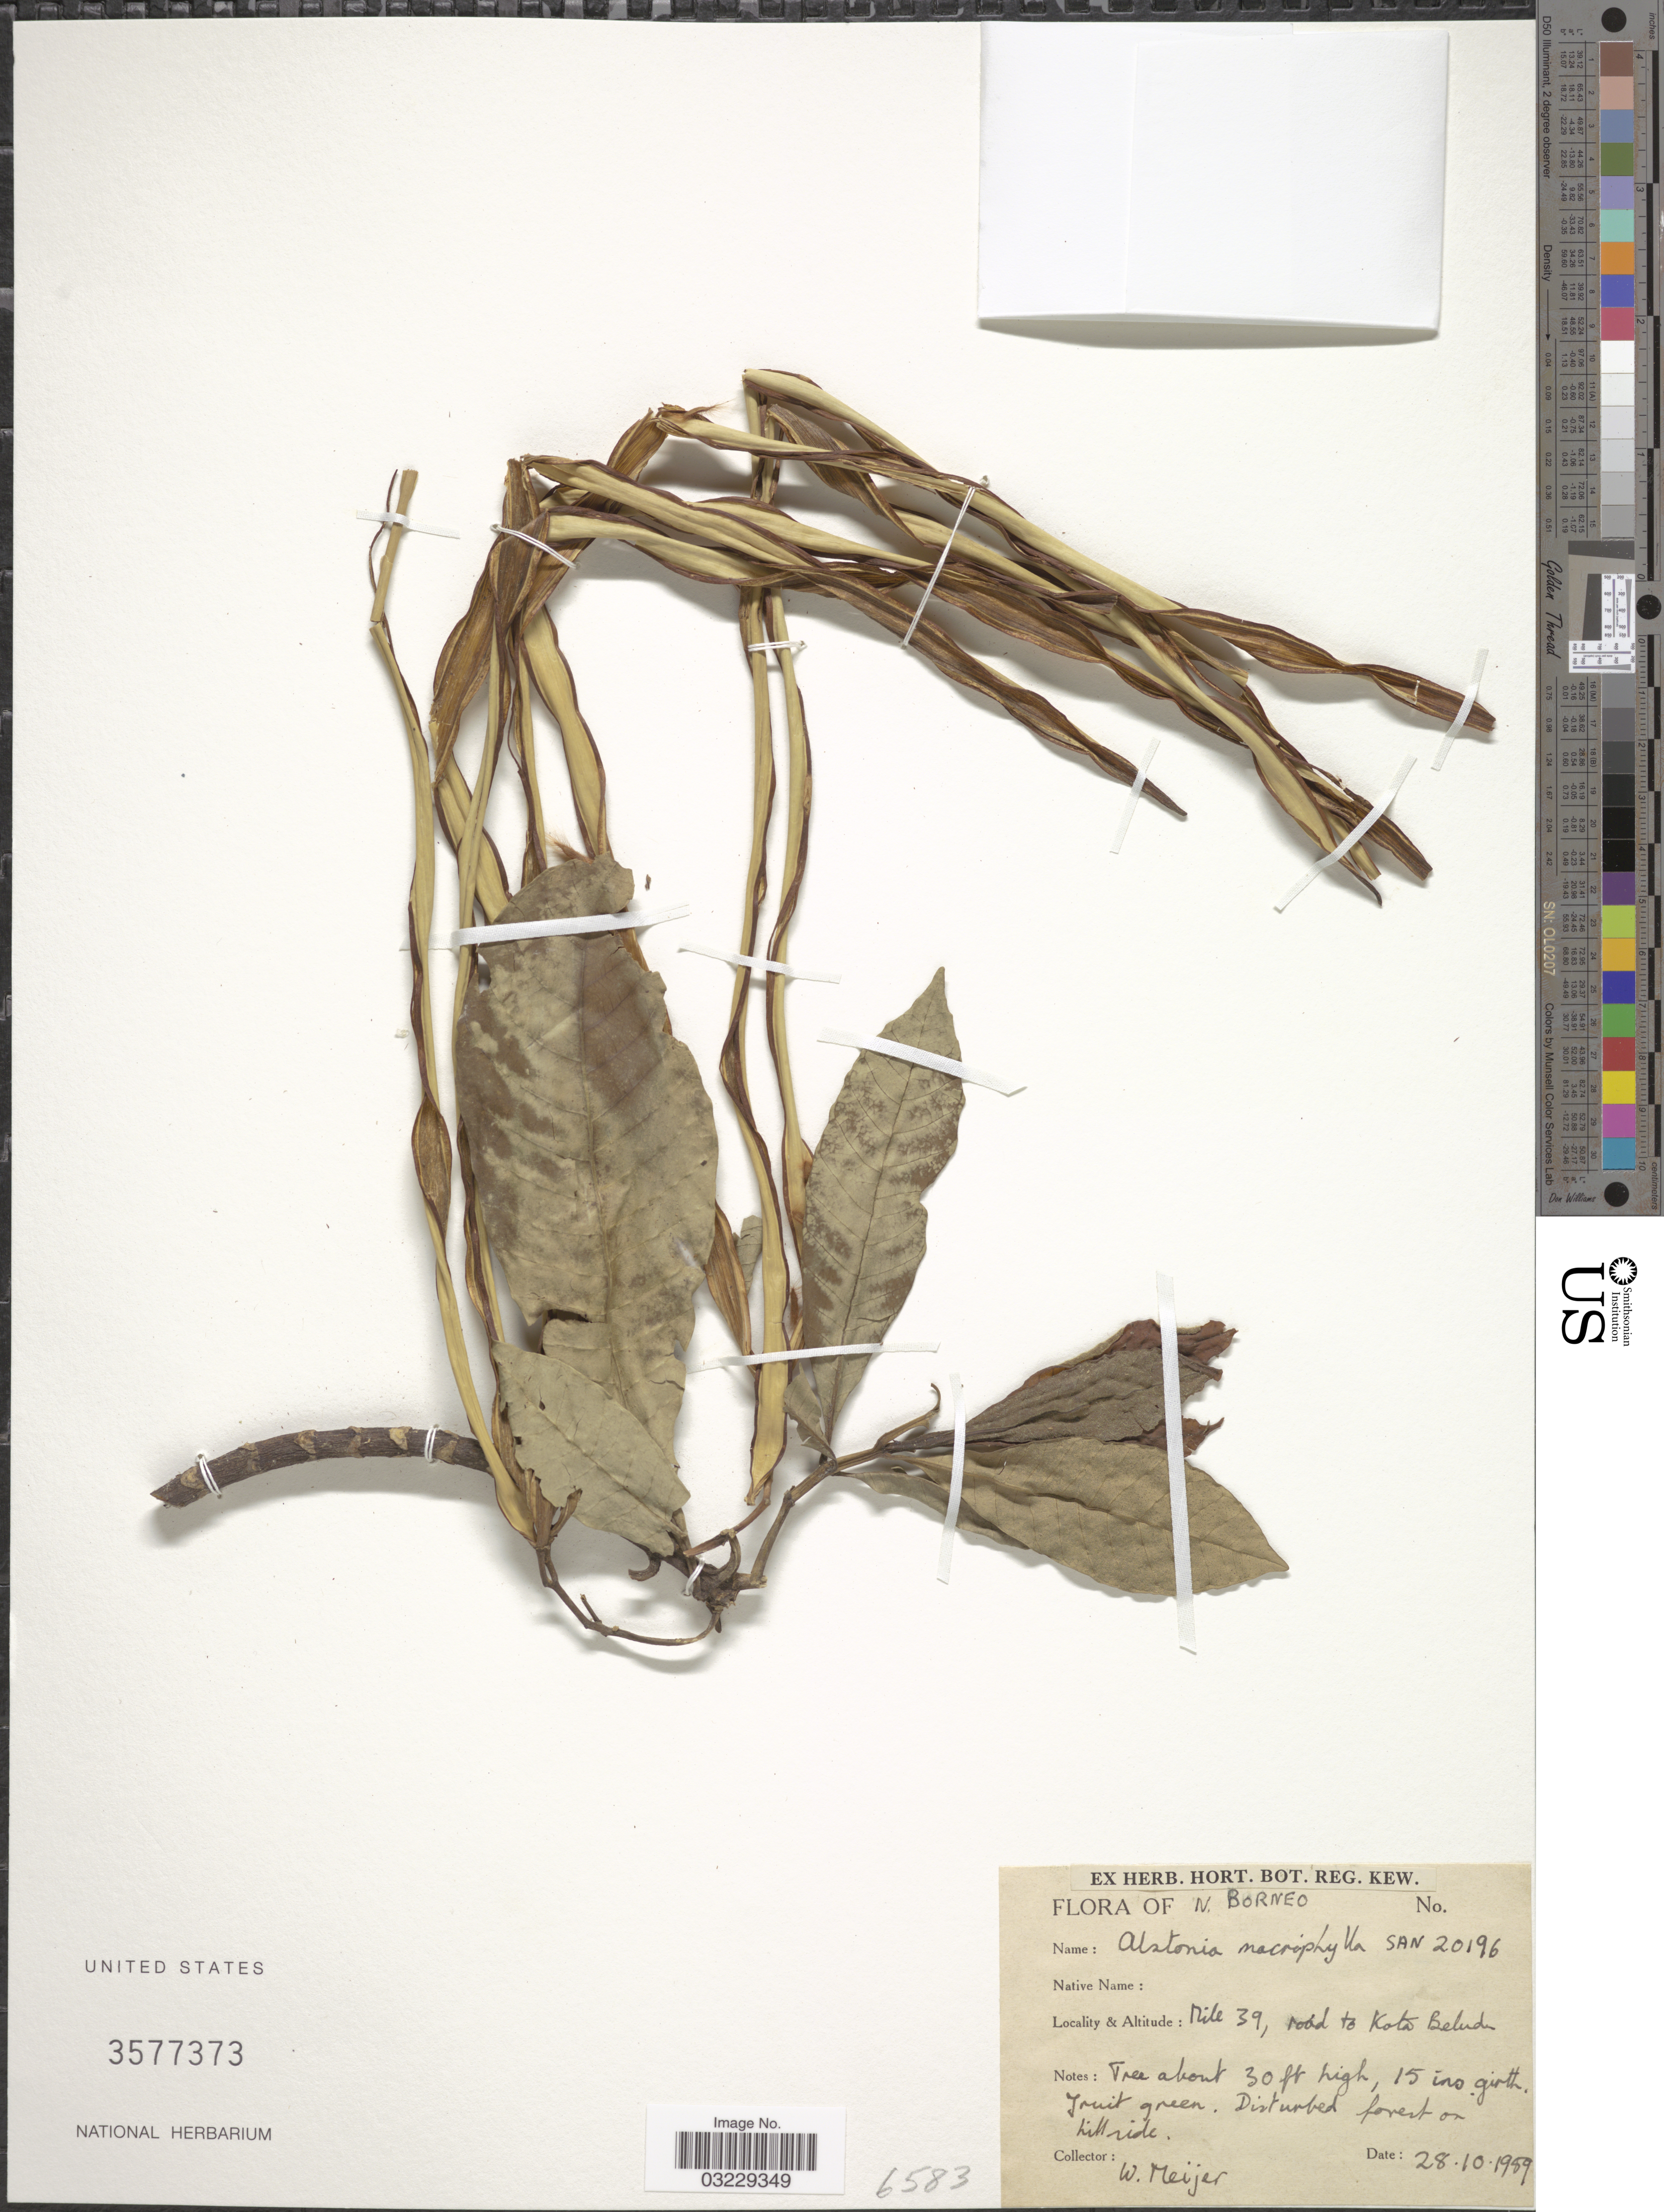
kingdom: Plantae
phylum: Tracheophyta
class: Magnoliopsida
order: Gentianales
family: Apocynaceae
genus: Alstonia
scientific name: Alstonia macrophylla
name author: Wall. ex G. Don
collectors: W. Meijer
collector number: SAN20196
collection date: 1989-10-28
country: Malaysia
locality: N. Borneo. Mile 39, road to Kota Belud.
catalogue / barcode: US 3577373